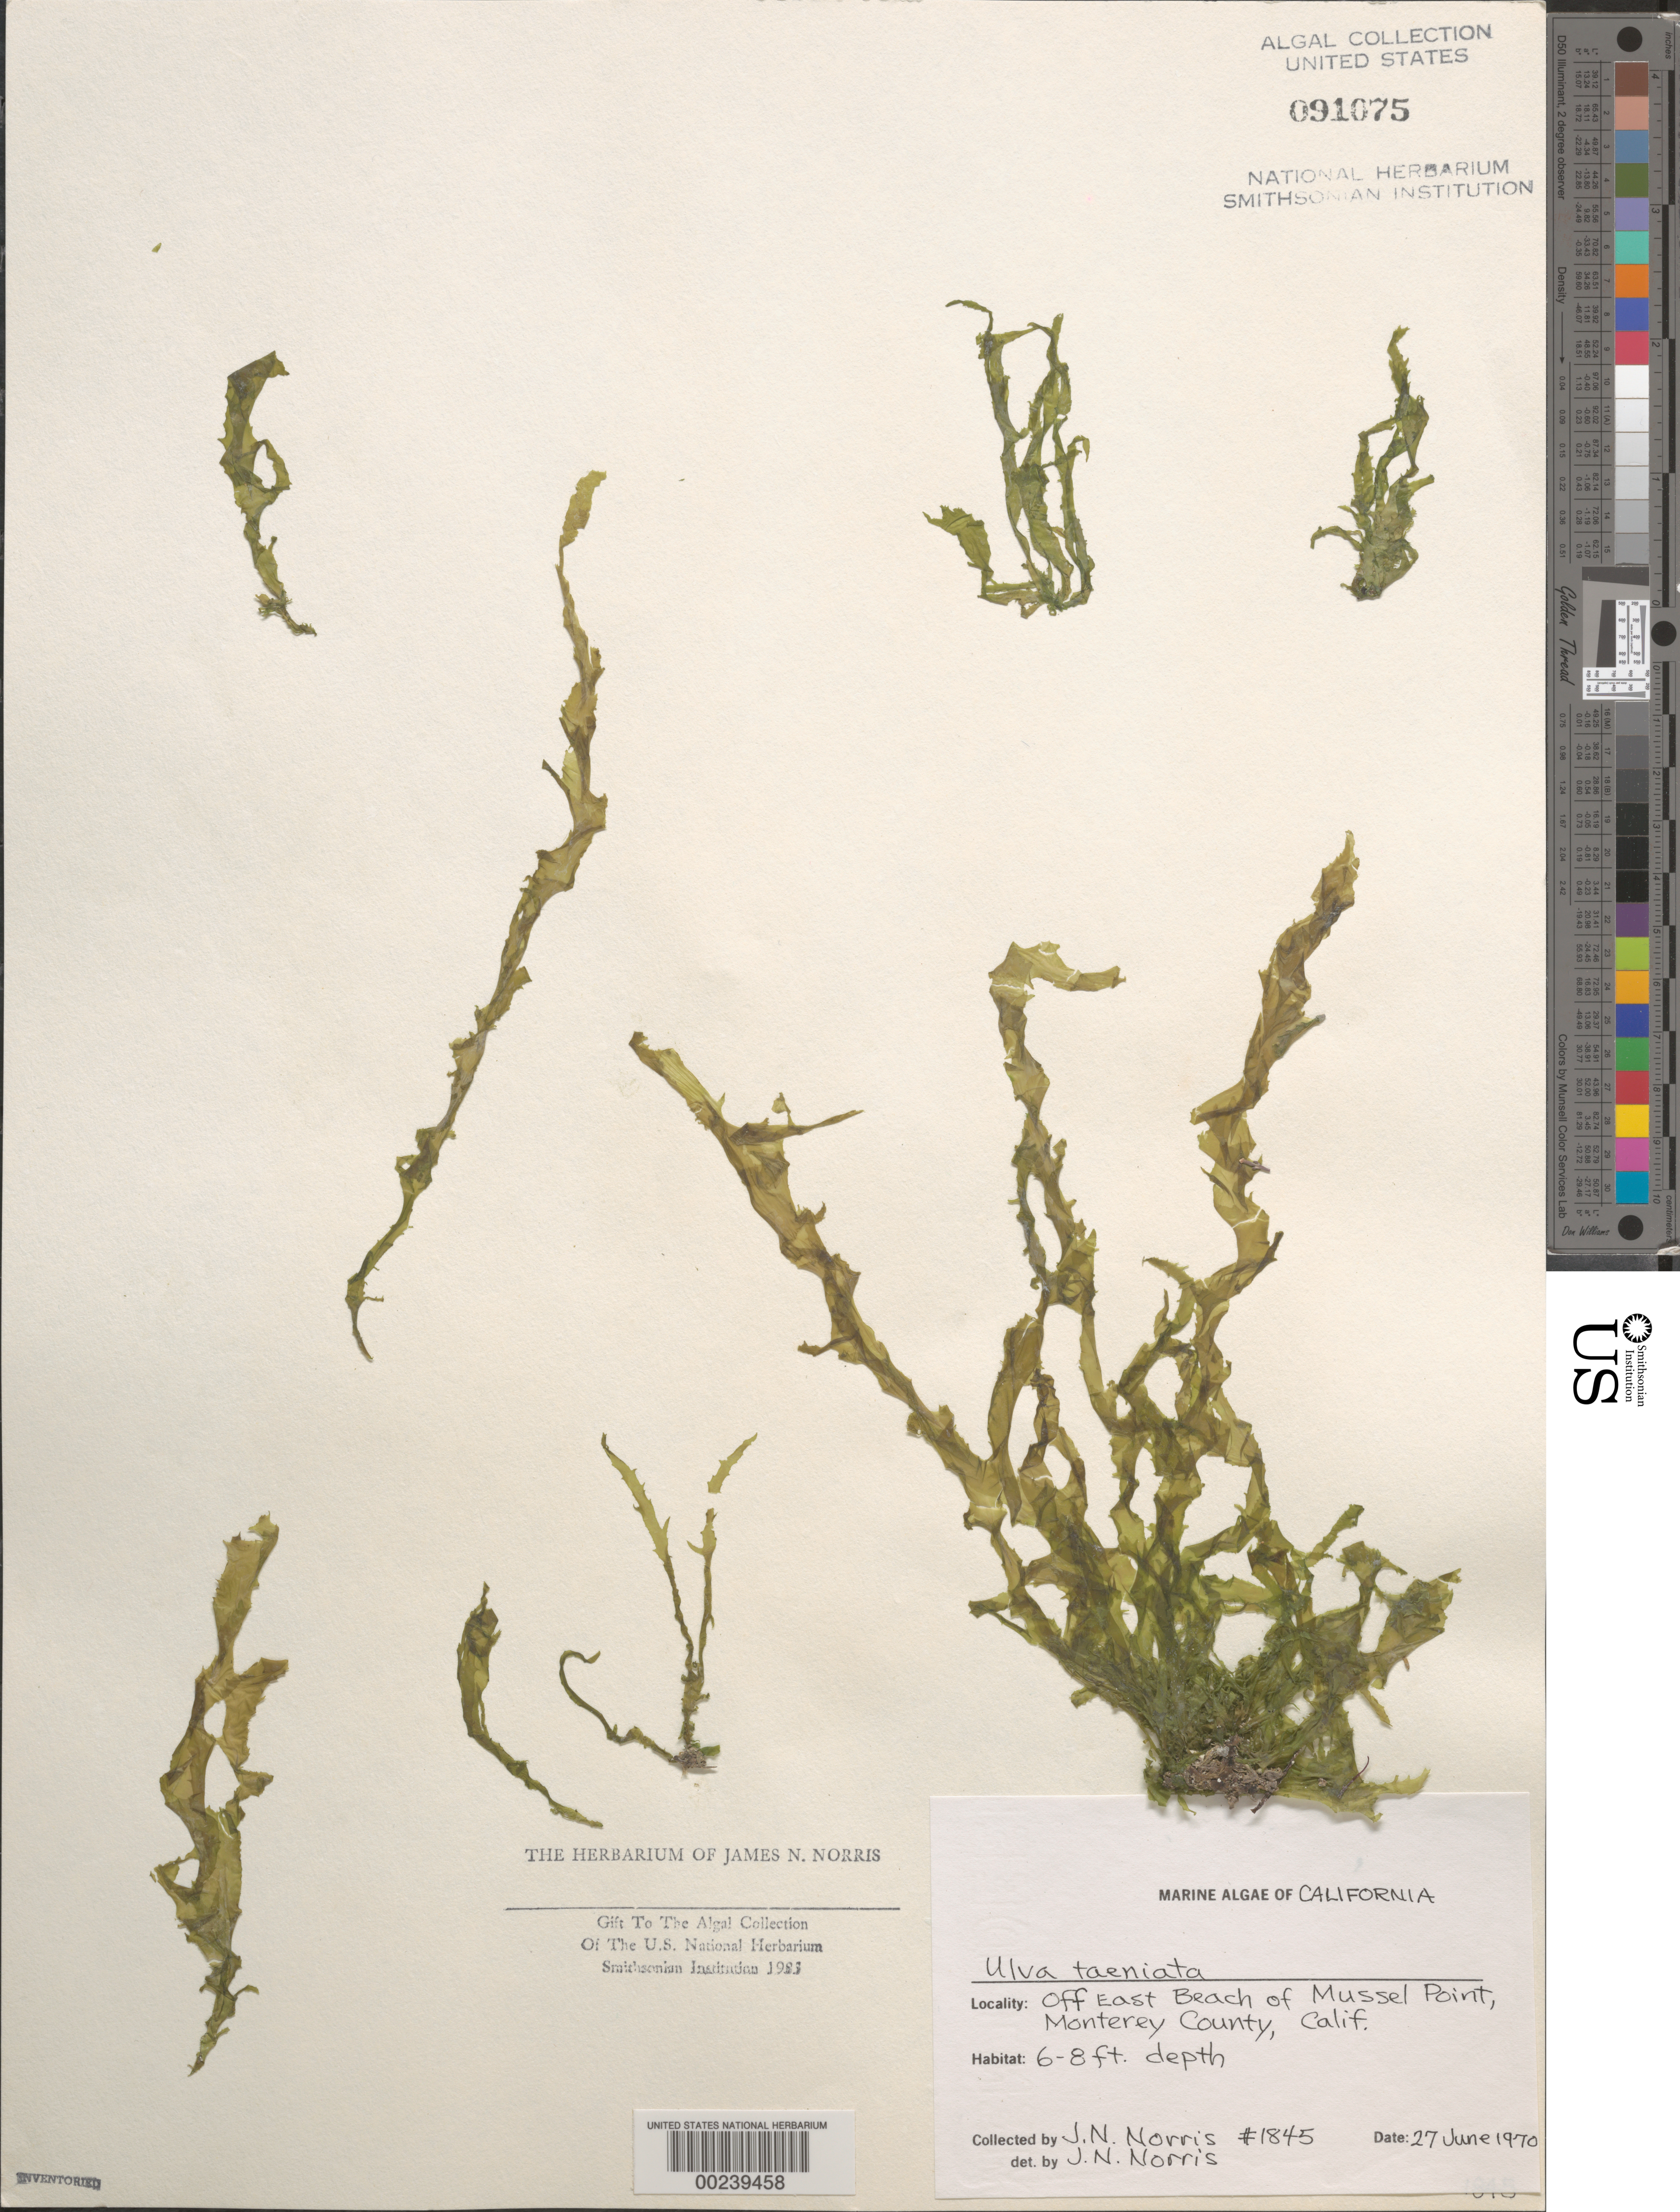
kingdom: Plantae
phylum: Chlorophyta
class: Ulvophyceae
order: Ulvales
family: Ulvaceae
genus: Ulva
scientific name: Ulva taeniata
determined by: Norris, James N.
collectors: J. N. Norris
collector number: JN-1845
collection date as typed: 27 Jun 1970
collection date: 1970-06-27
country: United States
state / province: California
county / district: Monterey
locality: Off east beach, Mussel Point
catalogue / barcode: US 91075